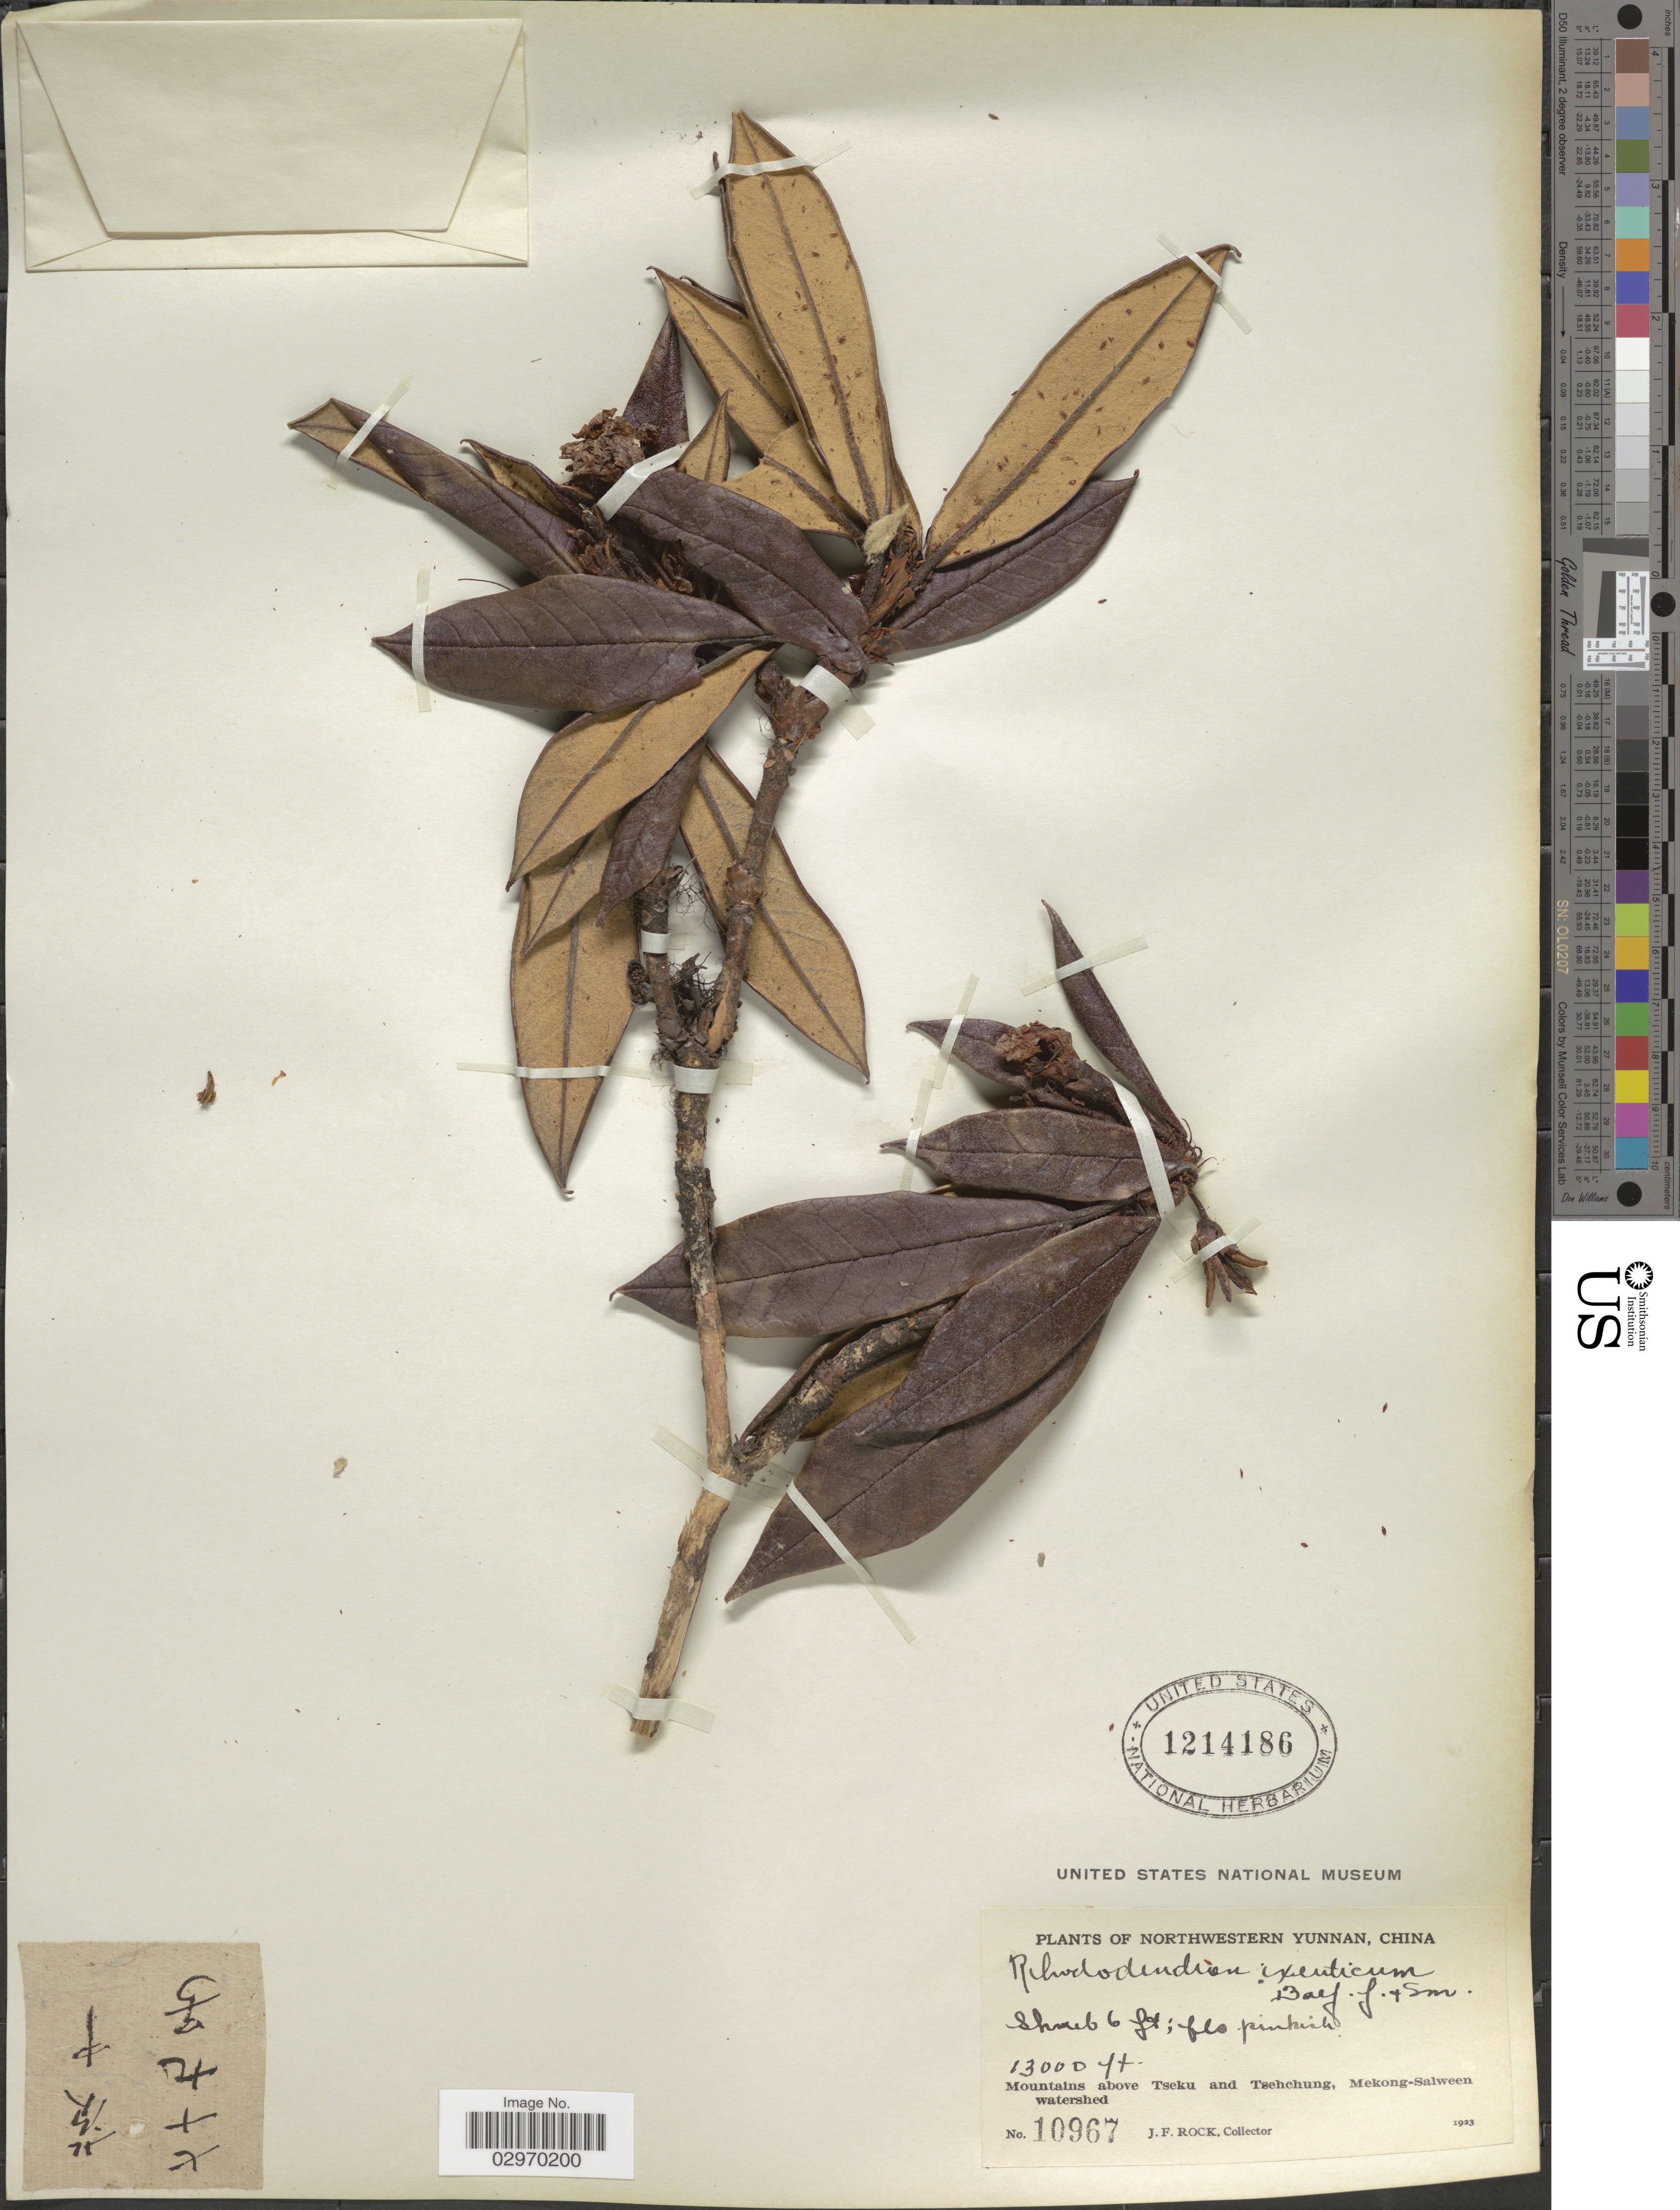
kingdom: Plantae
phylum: Tracheophyta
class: Magnoliopsida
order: Ericales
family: Ericaceae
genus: Rhododendron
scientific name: Rhododendron crinigerum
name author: Franch.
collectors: J. Rock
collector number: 10967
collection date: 1923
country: China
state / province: Yunnan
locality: Northwestern Yunnan. Mountains above Tseku and Tsehchung, Mekong-Salween watershed.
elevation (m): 3962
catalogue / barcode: US 1214186